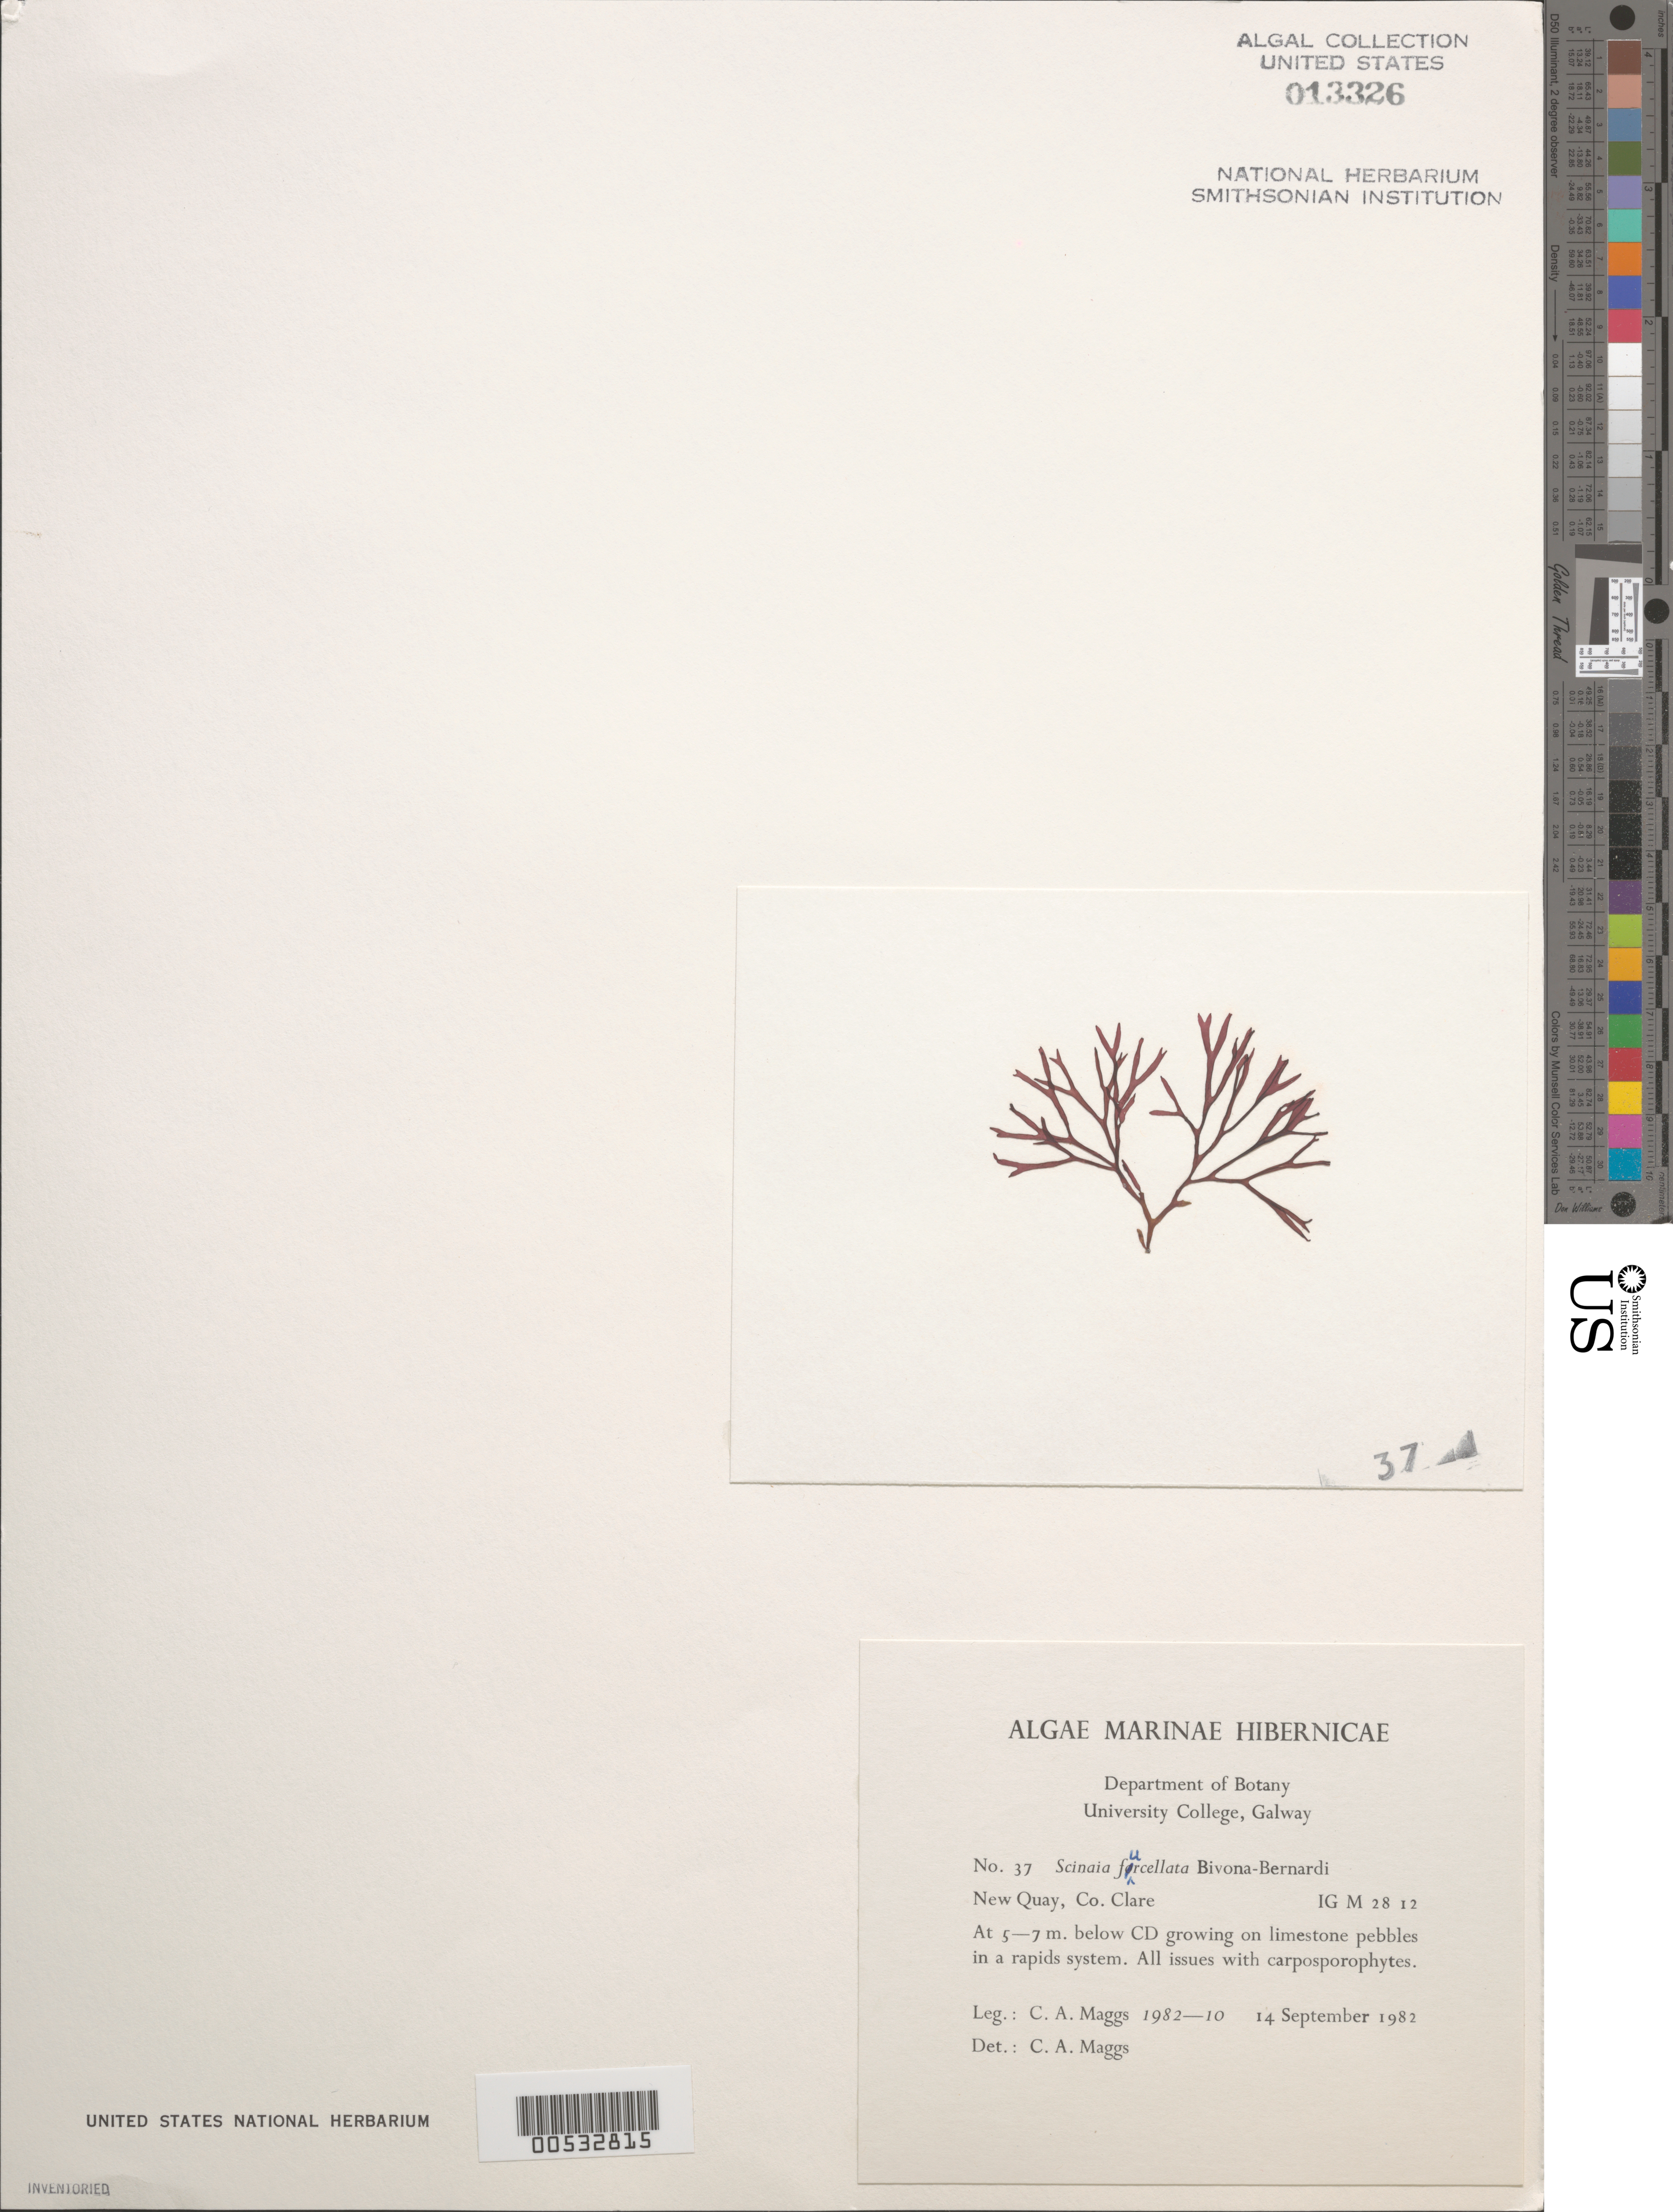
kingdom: Plantae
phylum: Rhodophyta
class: Florideophyceae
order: Nemaliales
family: Scinaiaceae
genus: Scinaia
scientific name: Scinaia furcellata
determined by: Maggs, C. A.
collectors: C. Maggs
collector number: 1982-10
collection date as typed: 14 Sep 1982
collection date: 1982-09-14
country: Ireland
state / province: Munster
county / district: Clare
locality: New Quay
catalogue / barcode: US 13326